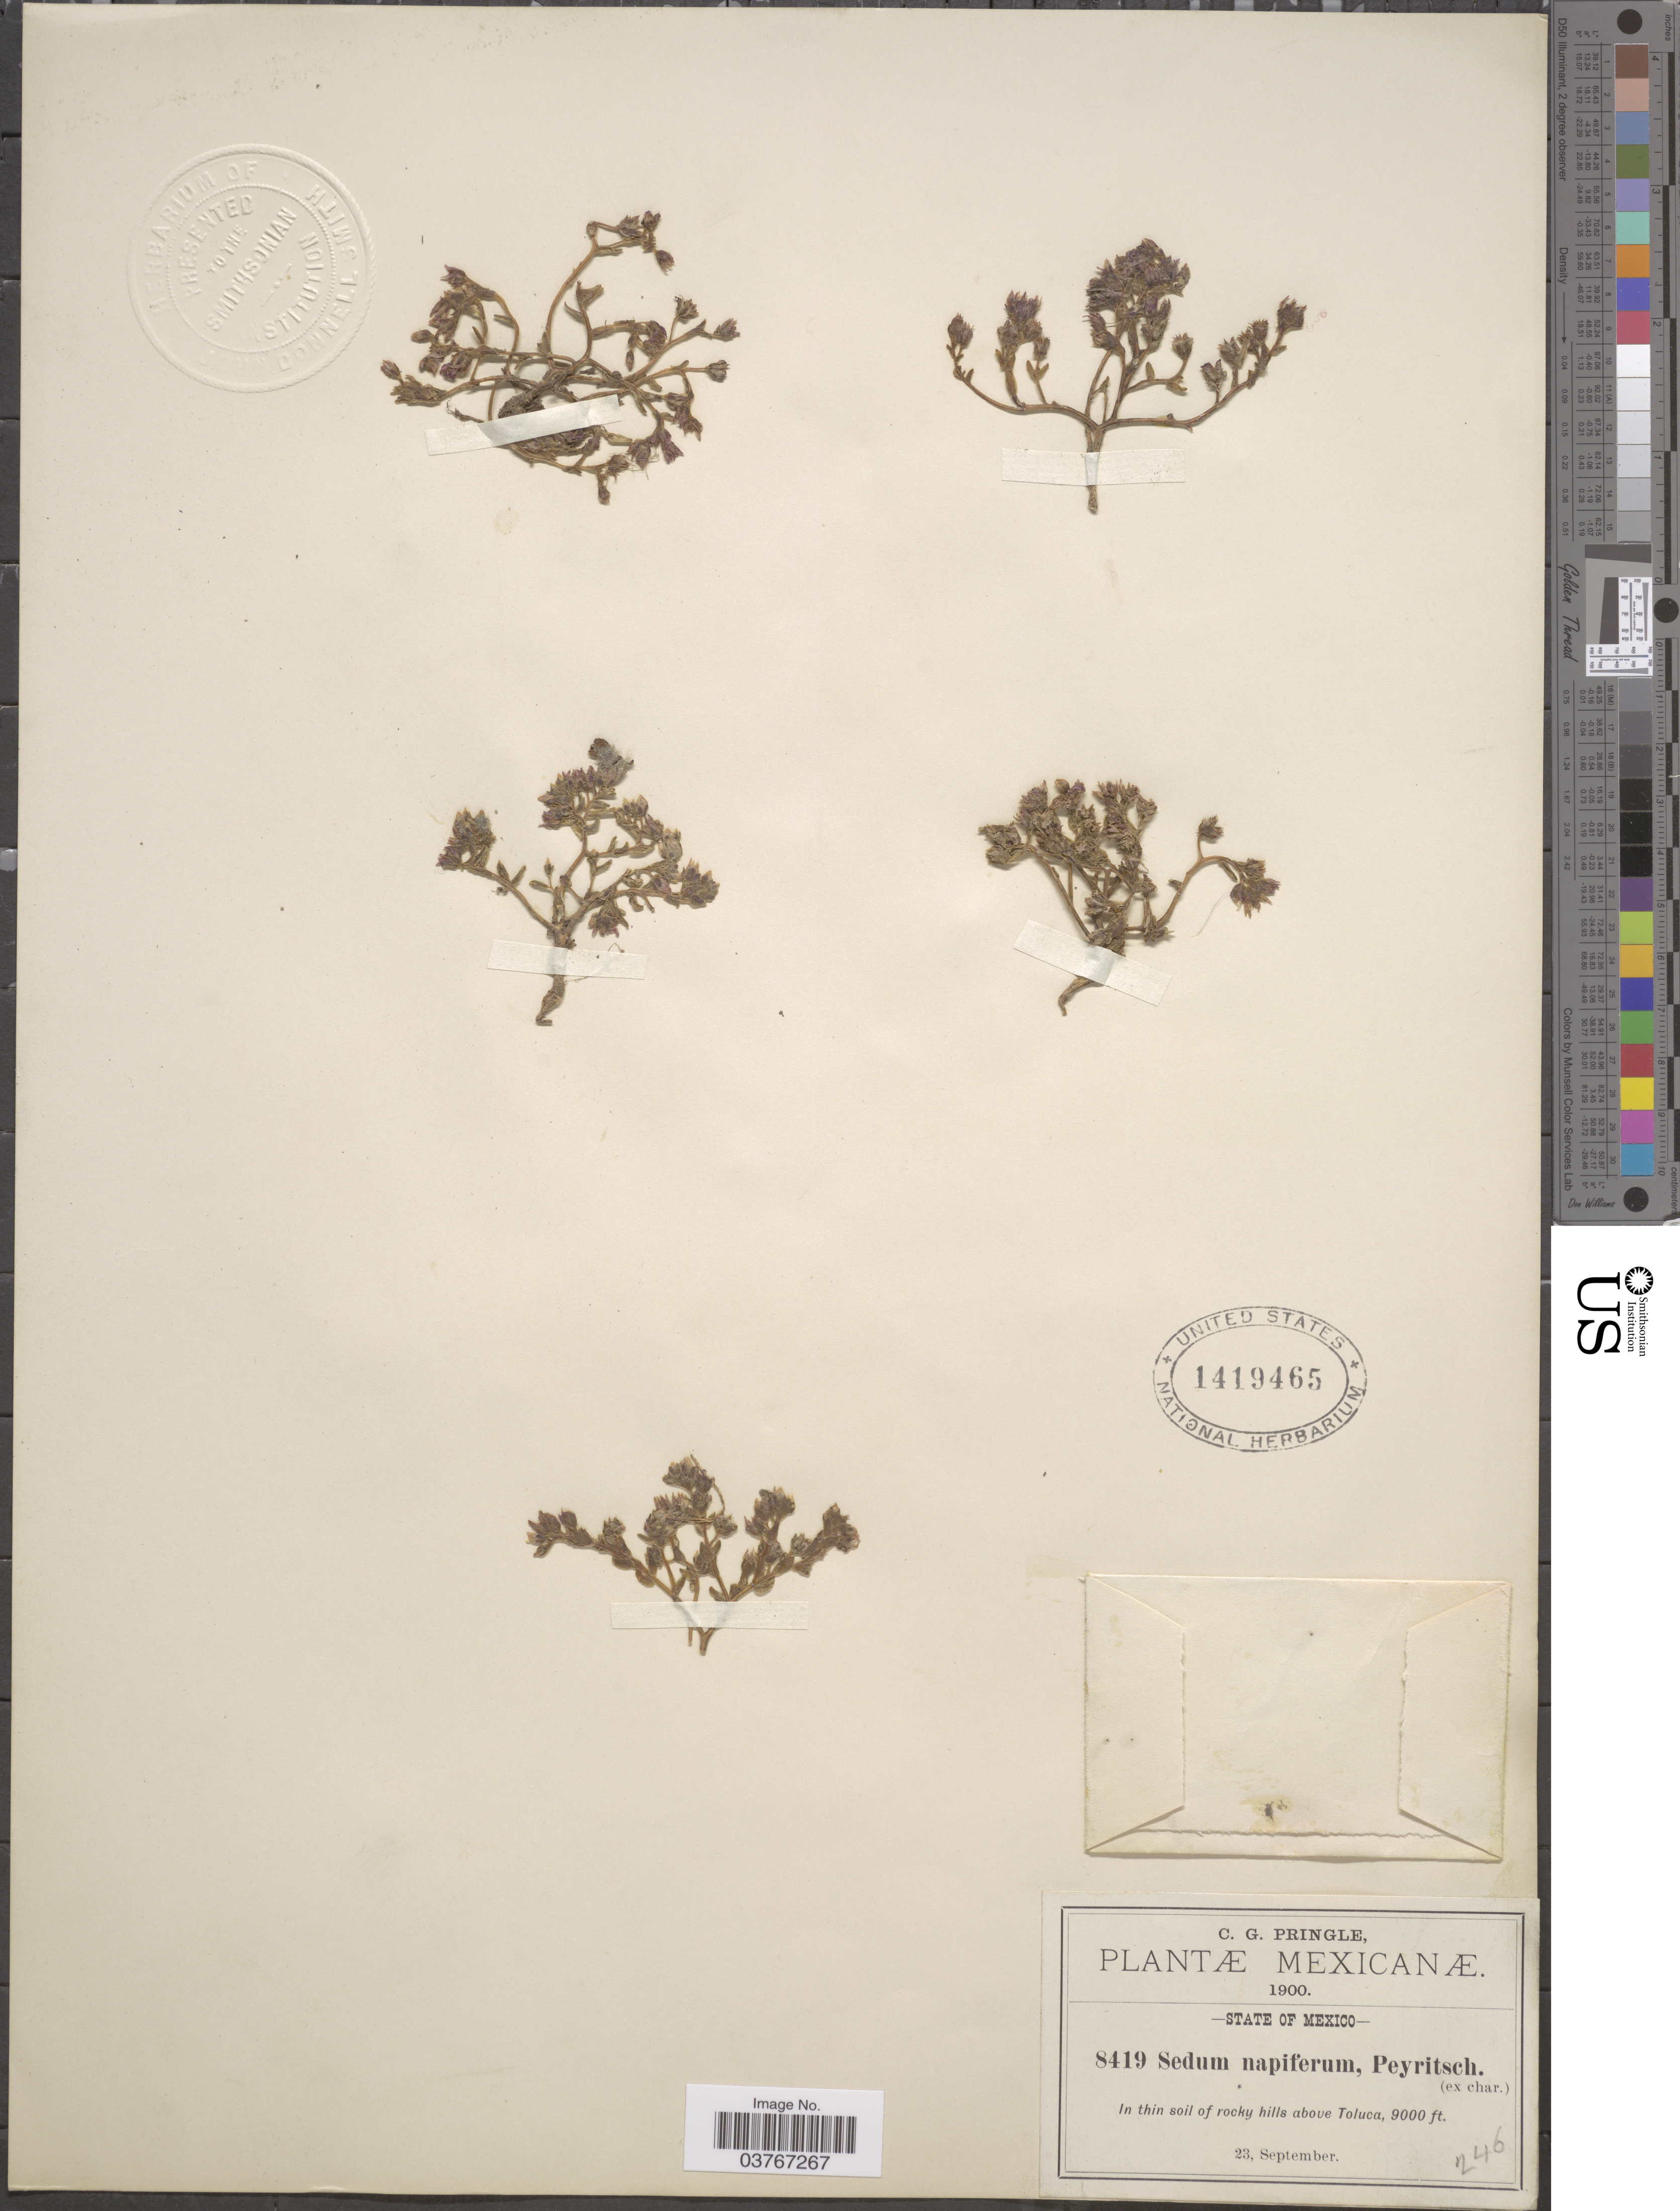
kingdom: Plantae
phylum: Tracheophyta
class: Magnoliopsida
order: Saxifragales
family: Crassulaceae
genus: Sedum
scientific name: Sedum napiferum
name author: Peyr.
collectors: C. G. Pringle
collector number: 8419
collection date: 1900-09-23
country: Mexico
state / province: México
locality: State of Mexico. In thin soil of rocky hills above Toluca.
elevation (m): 2743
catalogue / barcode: US 1419465